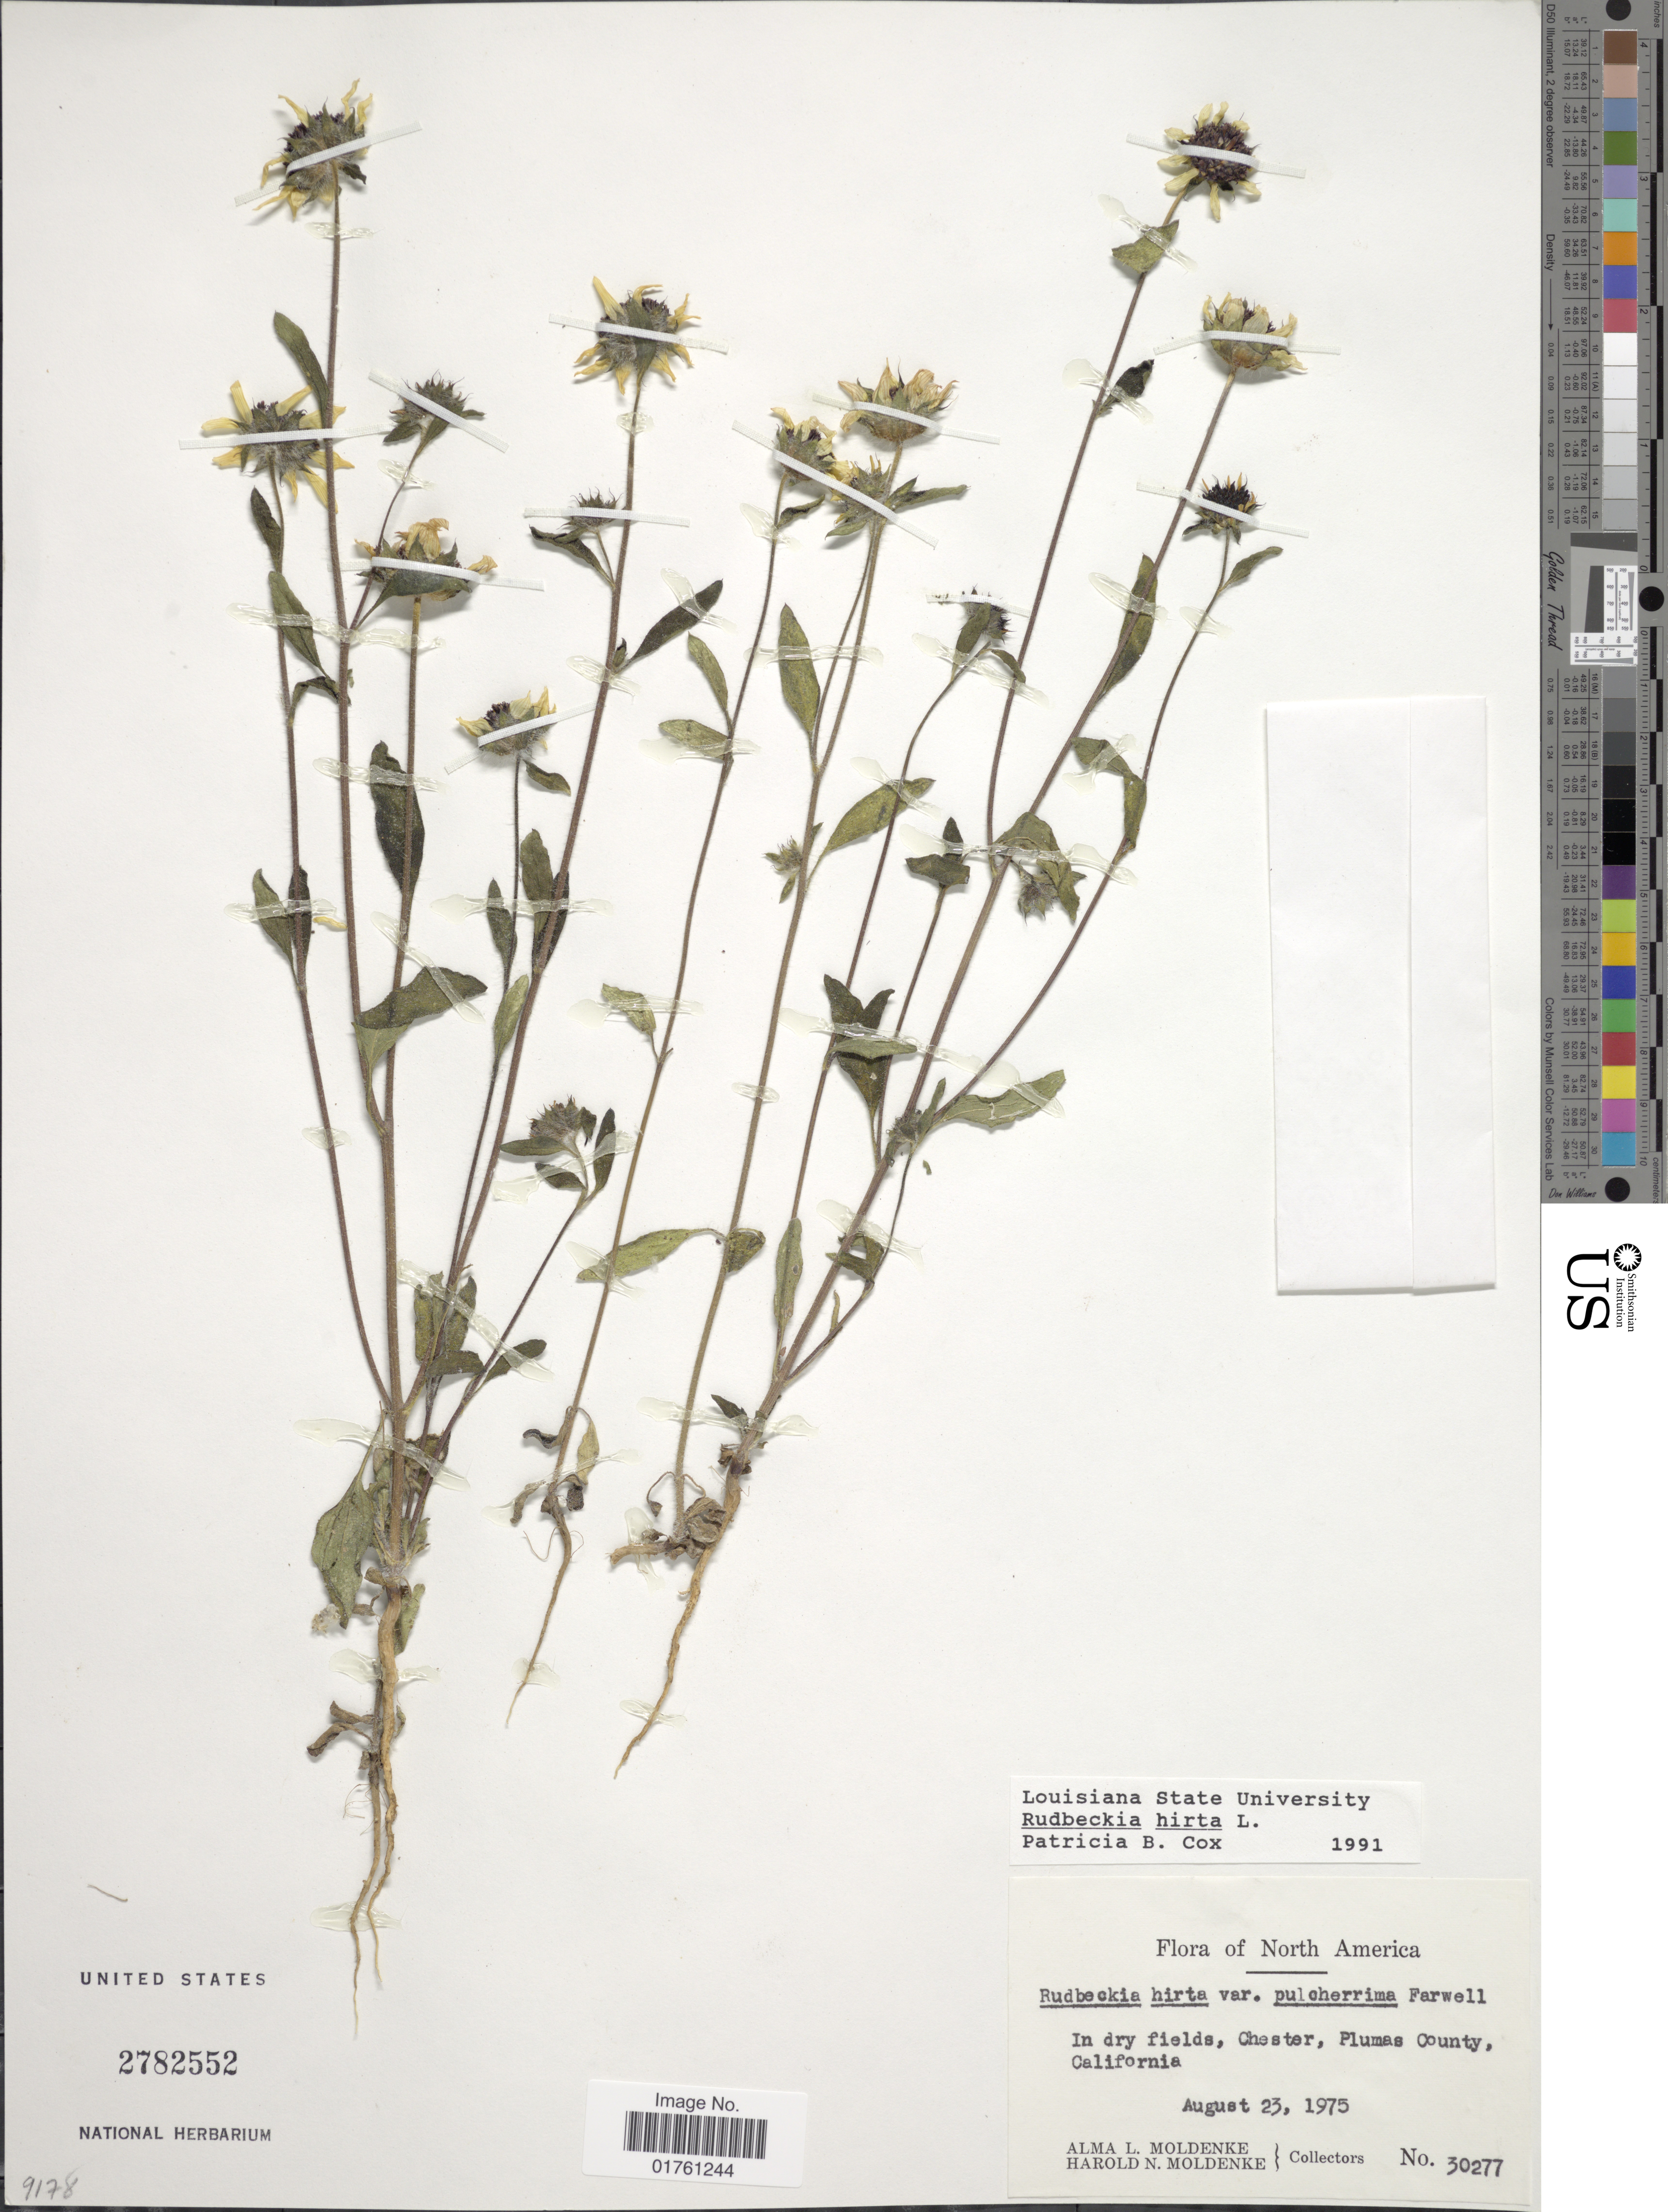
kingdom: Plantae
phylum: Tracheophyta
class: Magnoliopsida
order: Asterales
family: Asteraceae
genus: Rudbeckia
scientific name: Rudbeckia hirta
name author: L.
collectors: A. L. Moldenke & H. N. Moldenke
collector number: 30277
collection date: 1975-08-23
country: United States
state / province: California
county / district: Plumas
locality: In dry fields, Chester, Plumas County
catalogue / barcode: US 2782552